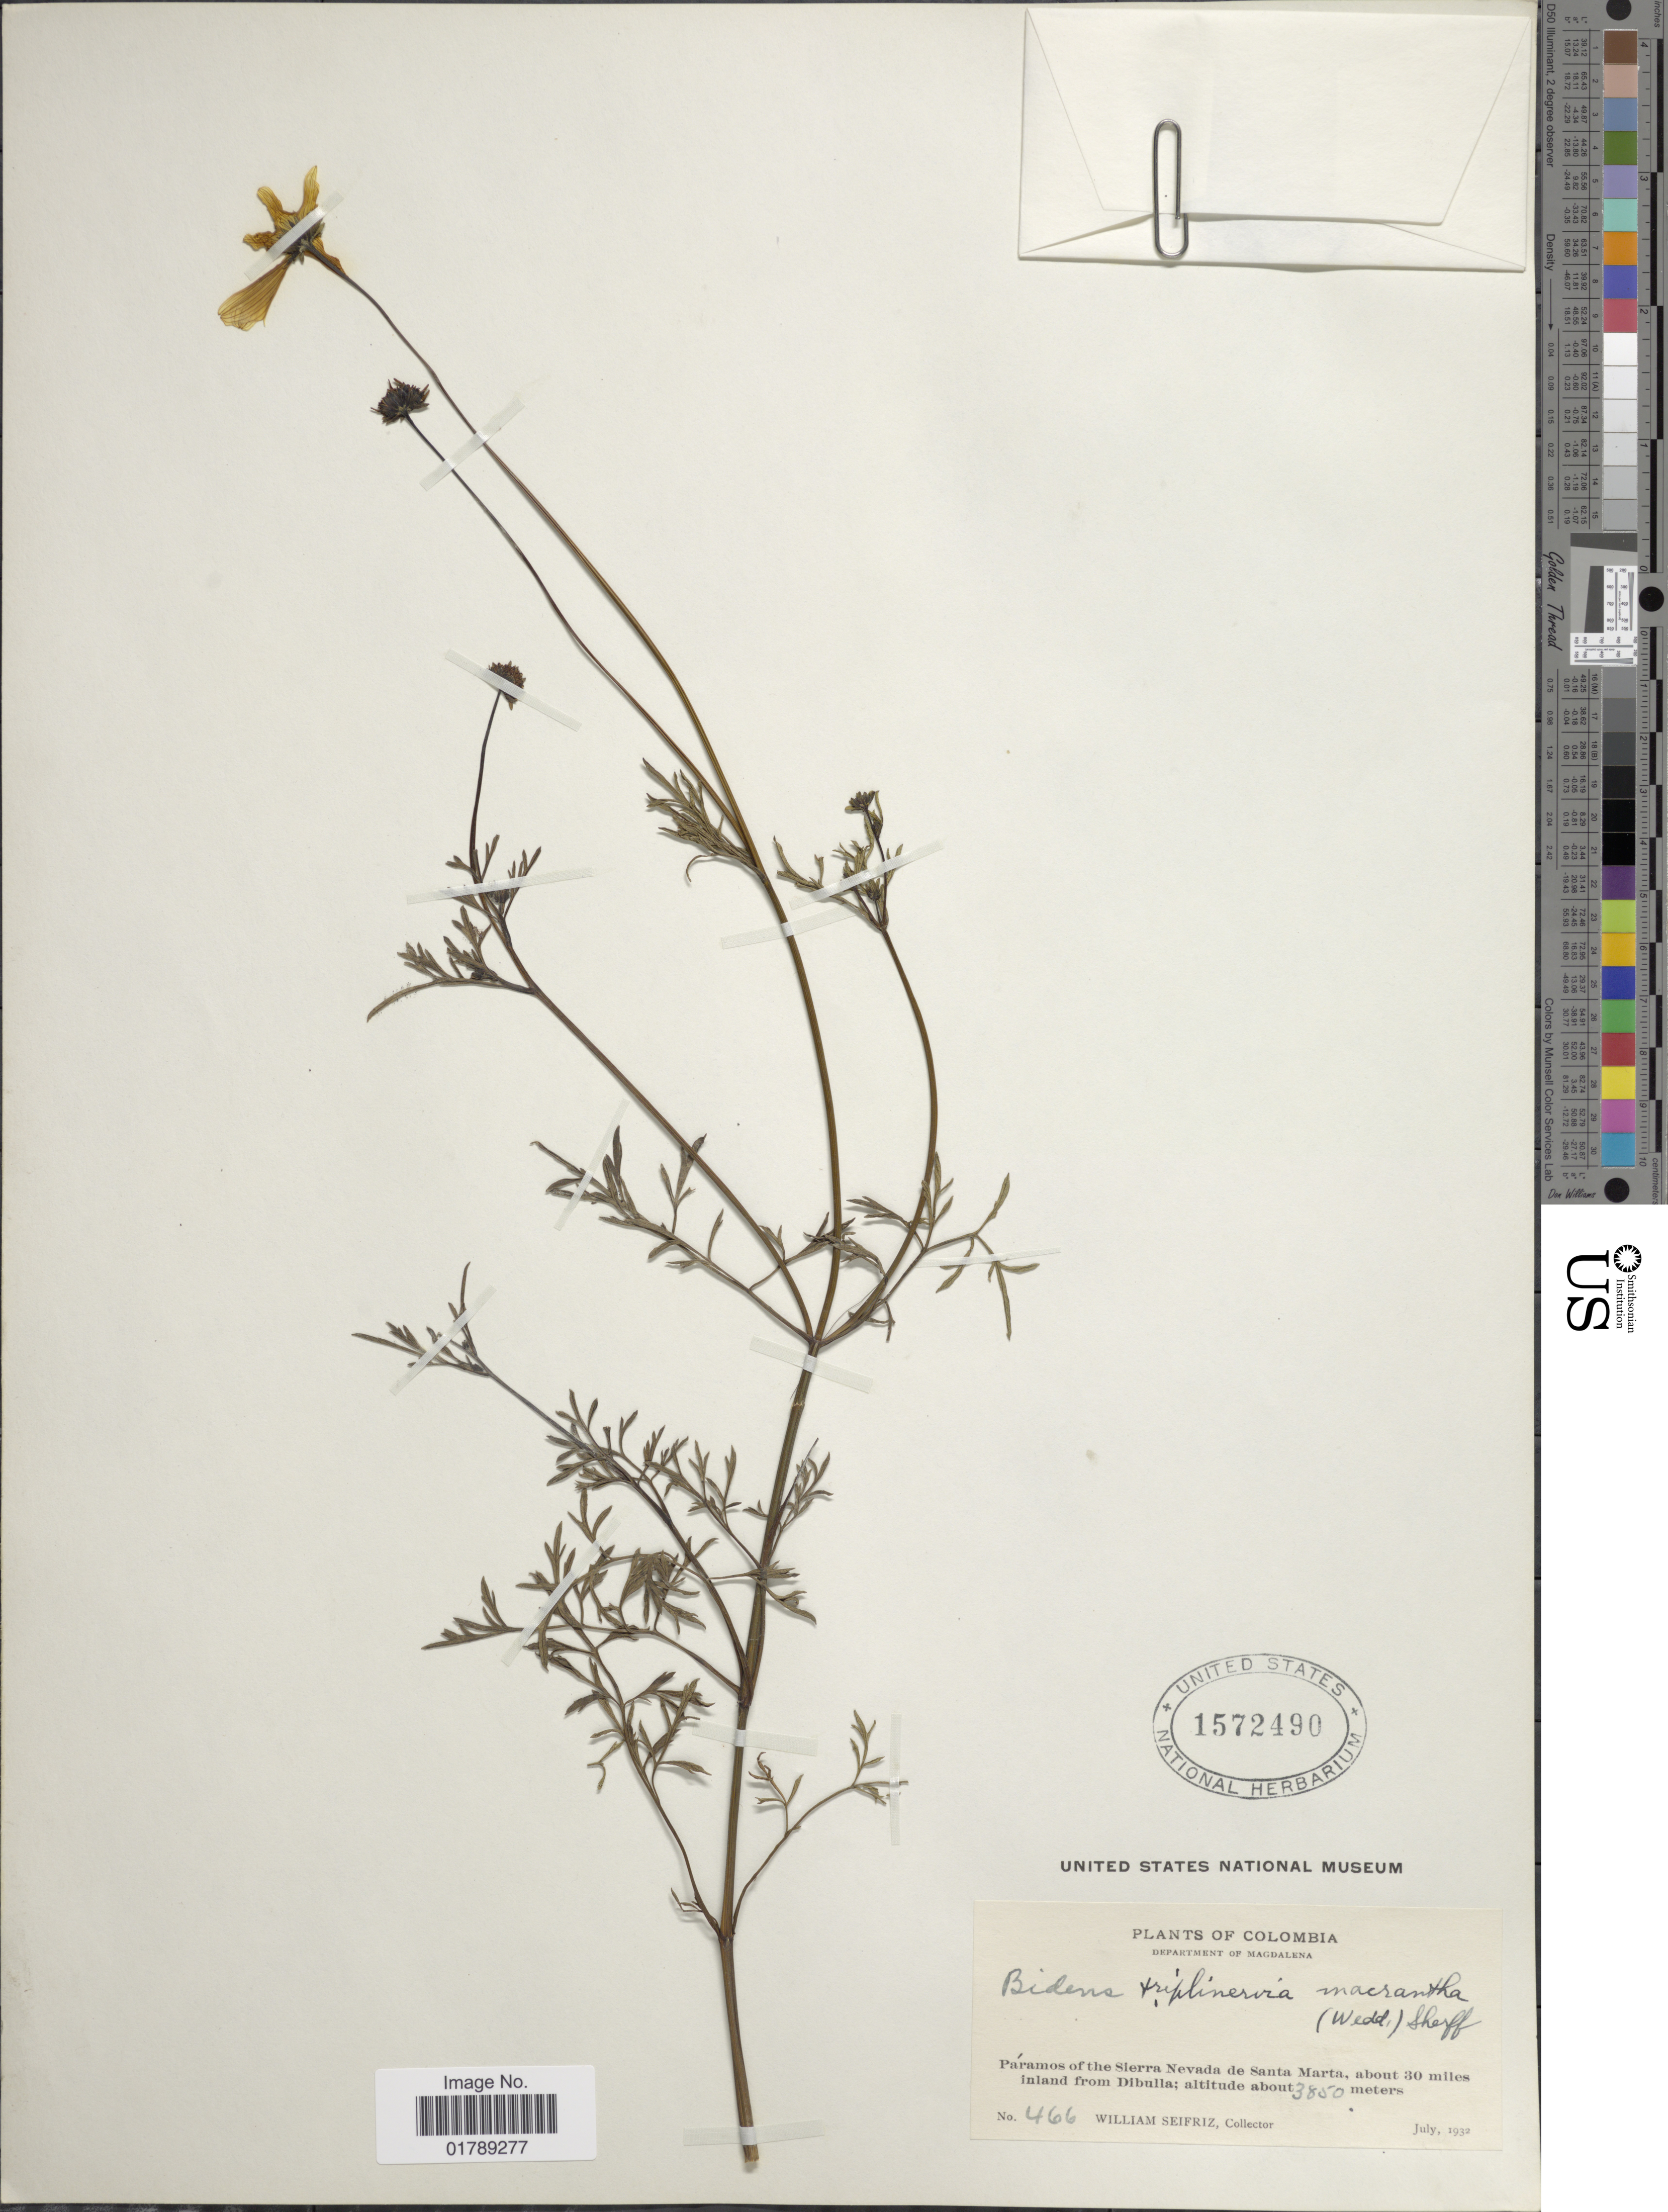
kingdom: Plantae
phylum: Tracheophyta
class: Magnoliopsida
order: Asterales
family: Asteraceae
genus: Bidens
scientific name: Bidens triplinervia var. macrantha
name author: (Wedd.) Sherff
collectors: W. Seifriz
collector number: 466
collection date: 1932-07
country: Colombia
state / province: Magdalena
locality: Páramos of the Sierra Nevada de Santa Maria, about 30 miles inland from Dibulla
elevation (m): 3850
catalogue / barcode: US 1572490